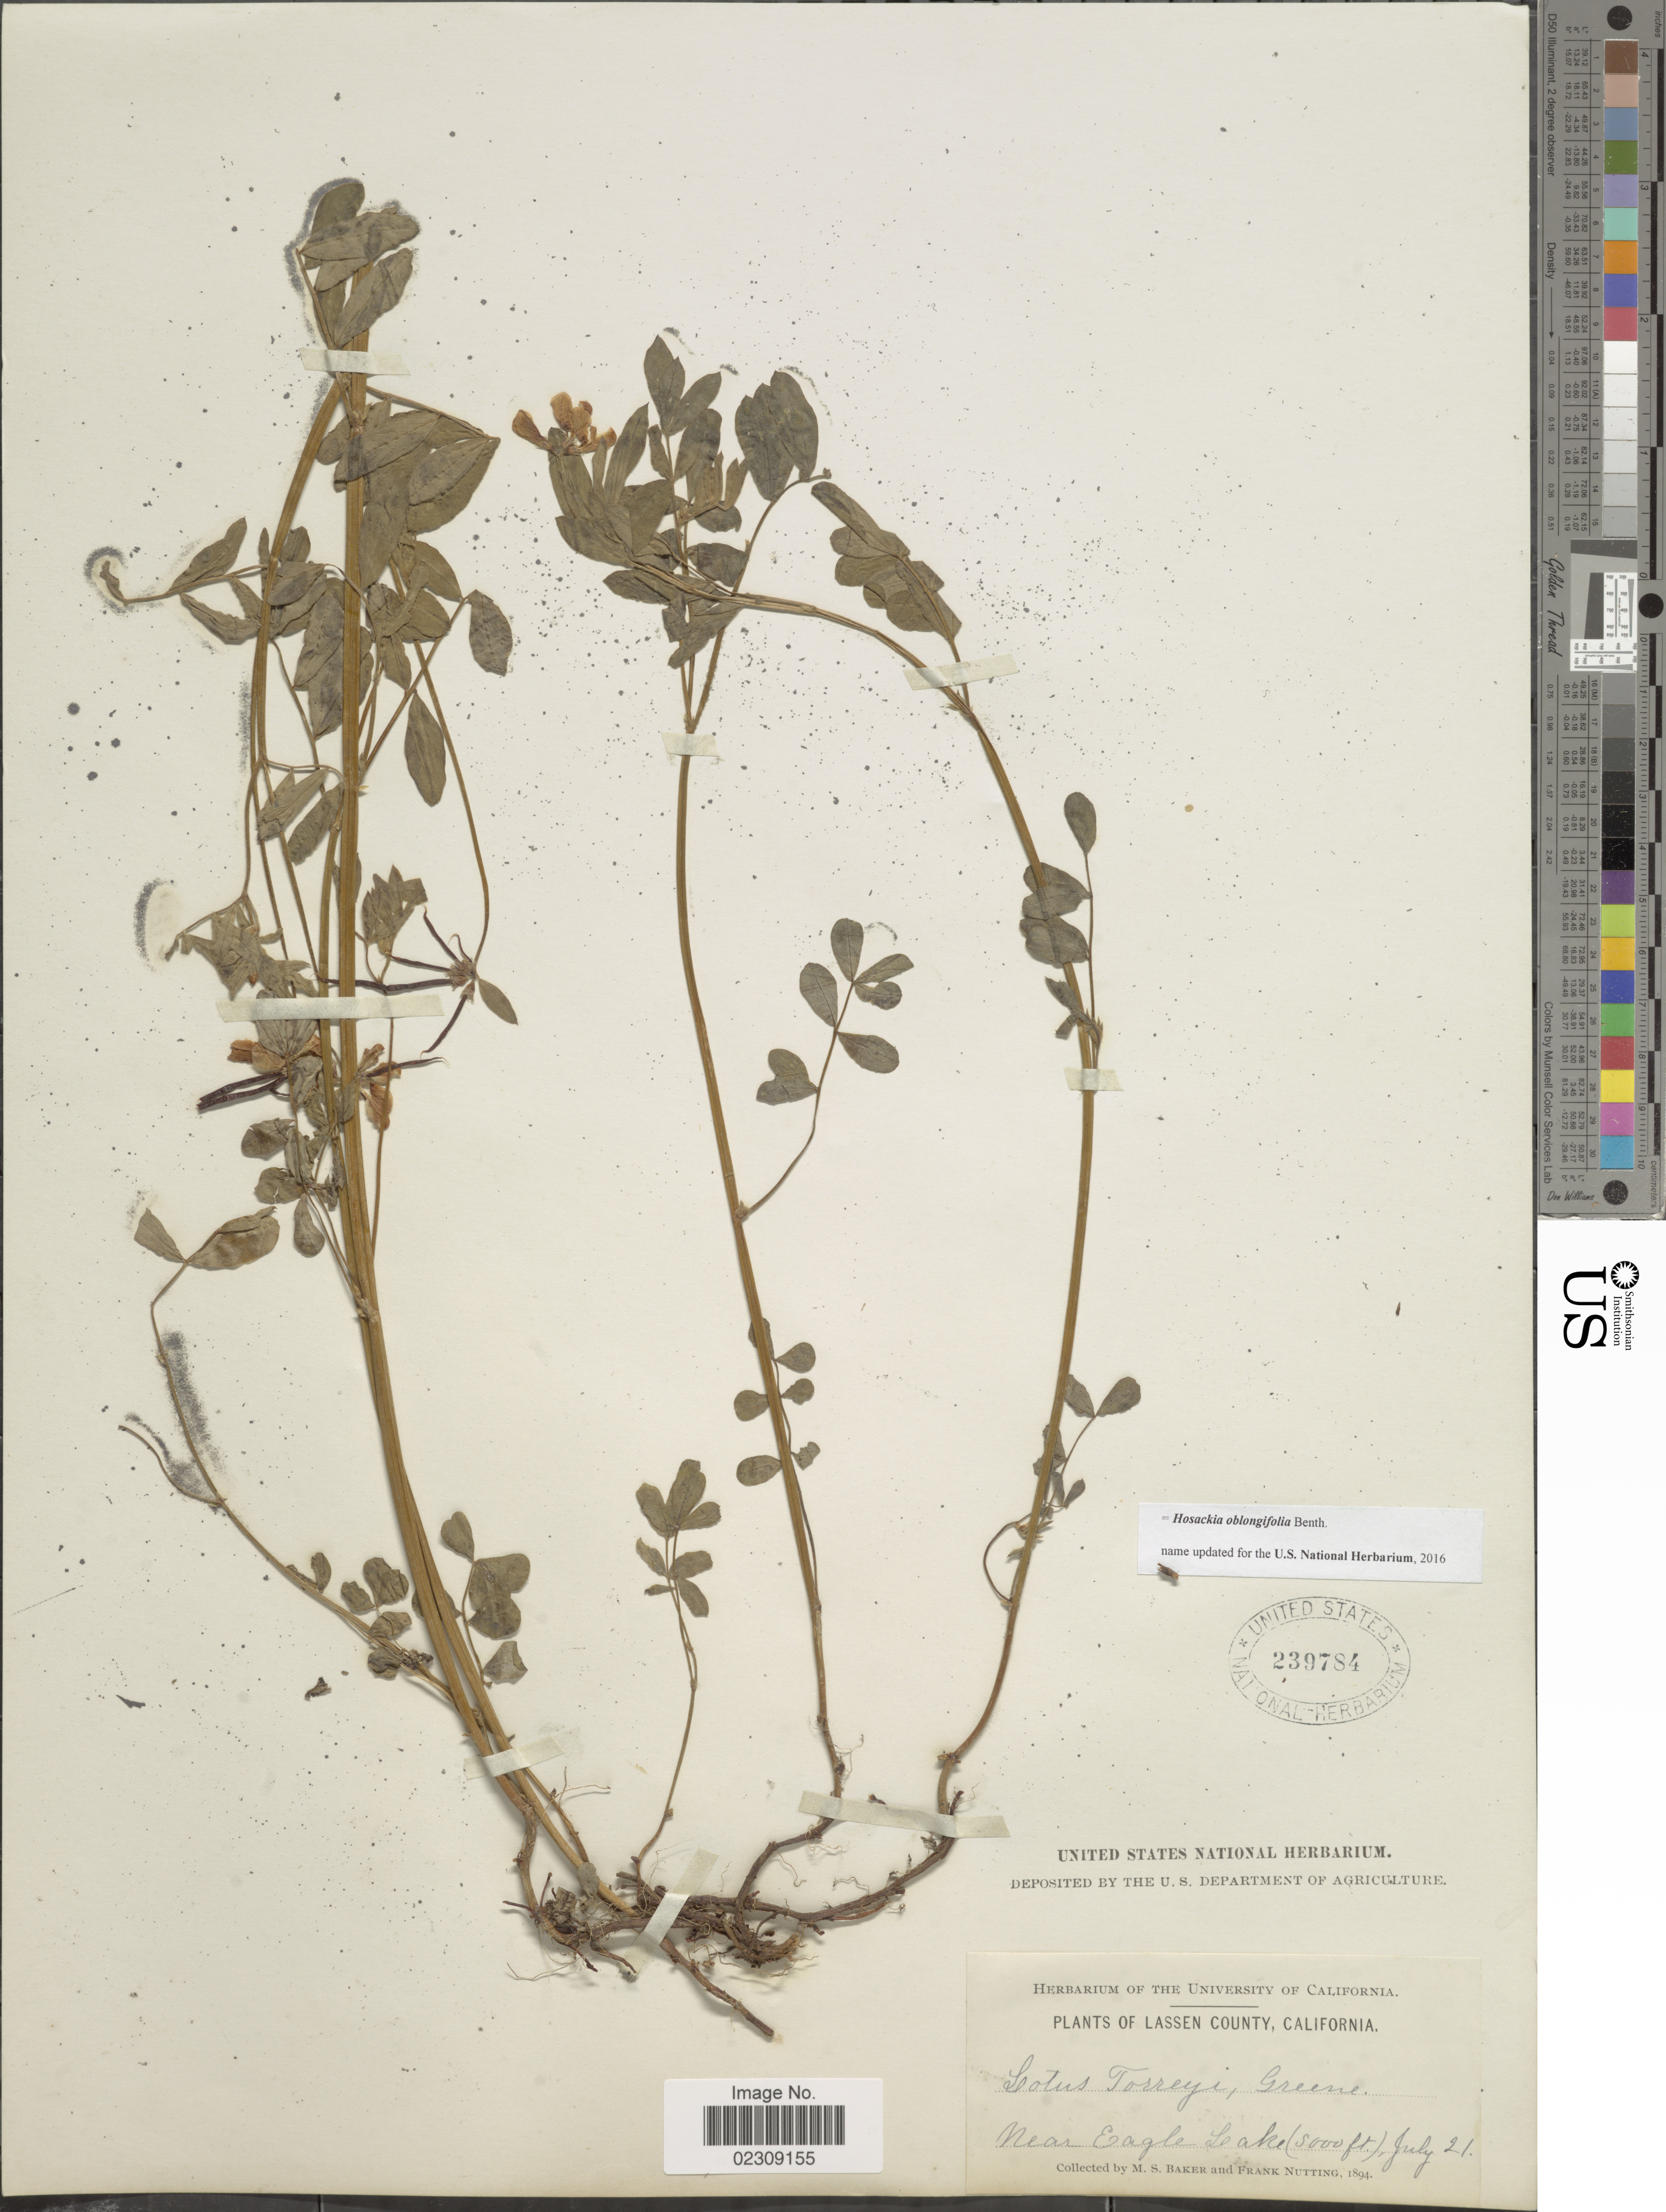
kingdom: Plantae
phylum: Tracheophyta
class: Magnoliopsida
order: Fabales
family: Fabaceae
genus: Hosackia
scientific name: Hosackia oblongifolia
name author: Benth.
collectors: M. S. Baker & F. Nutting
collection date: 1894-07-21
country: United States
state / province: California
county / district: Lassen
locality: Lassen County, Near Eagle Lake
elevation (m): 1524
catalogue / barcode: US 239784